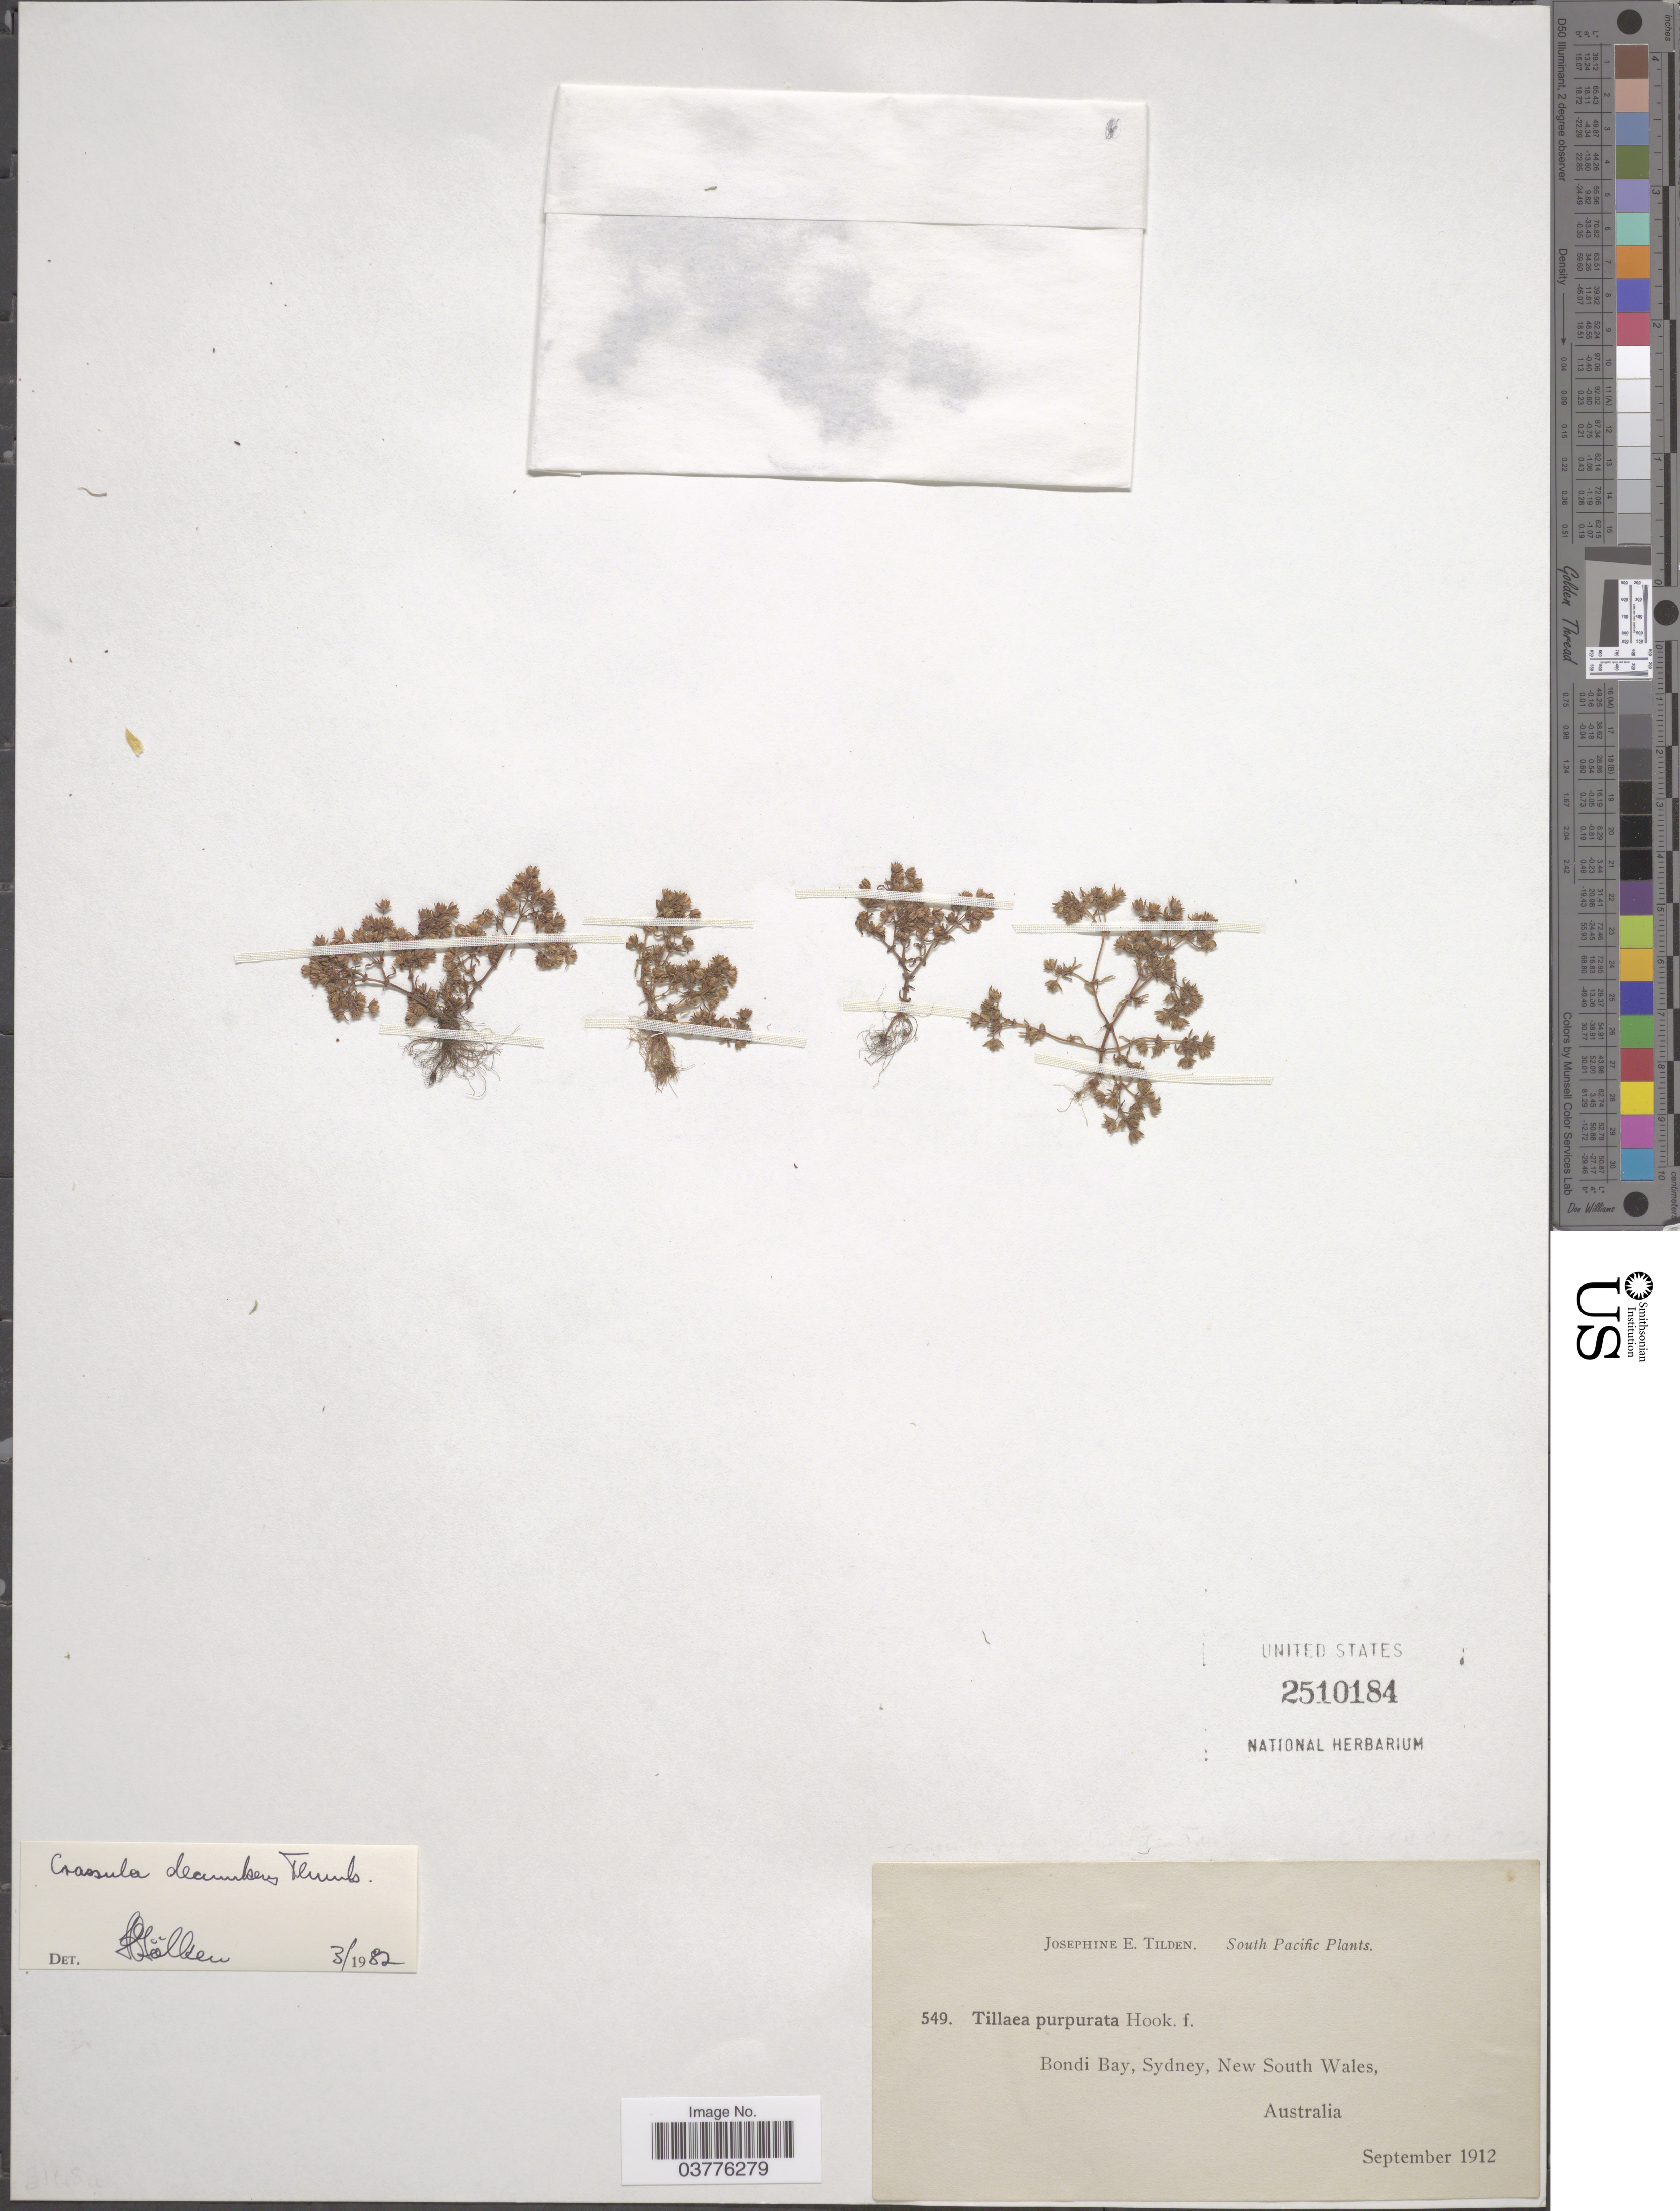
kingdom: Plantae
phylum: Tracheophyta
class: Magnoliopsida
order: Saxifragales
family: Crassulaceae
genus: Crassula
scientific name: Crassula decumbens Eckl. & Zeyh. ex Harv., nom. illeg.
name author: Eckl. & Zeyh. ex Harv. in Harv. & Sond.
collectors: J. E. Tilden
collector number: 549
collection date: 1912-09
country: Australia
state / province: New South Wales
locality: South Pacific. Bondi Bay, Sydney.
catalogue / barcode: US 2510184